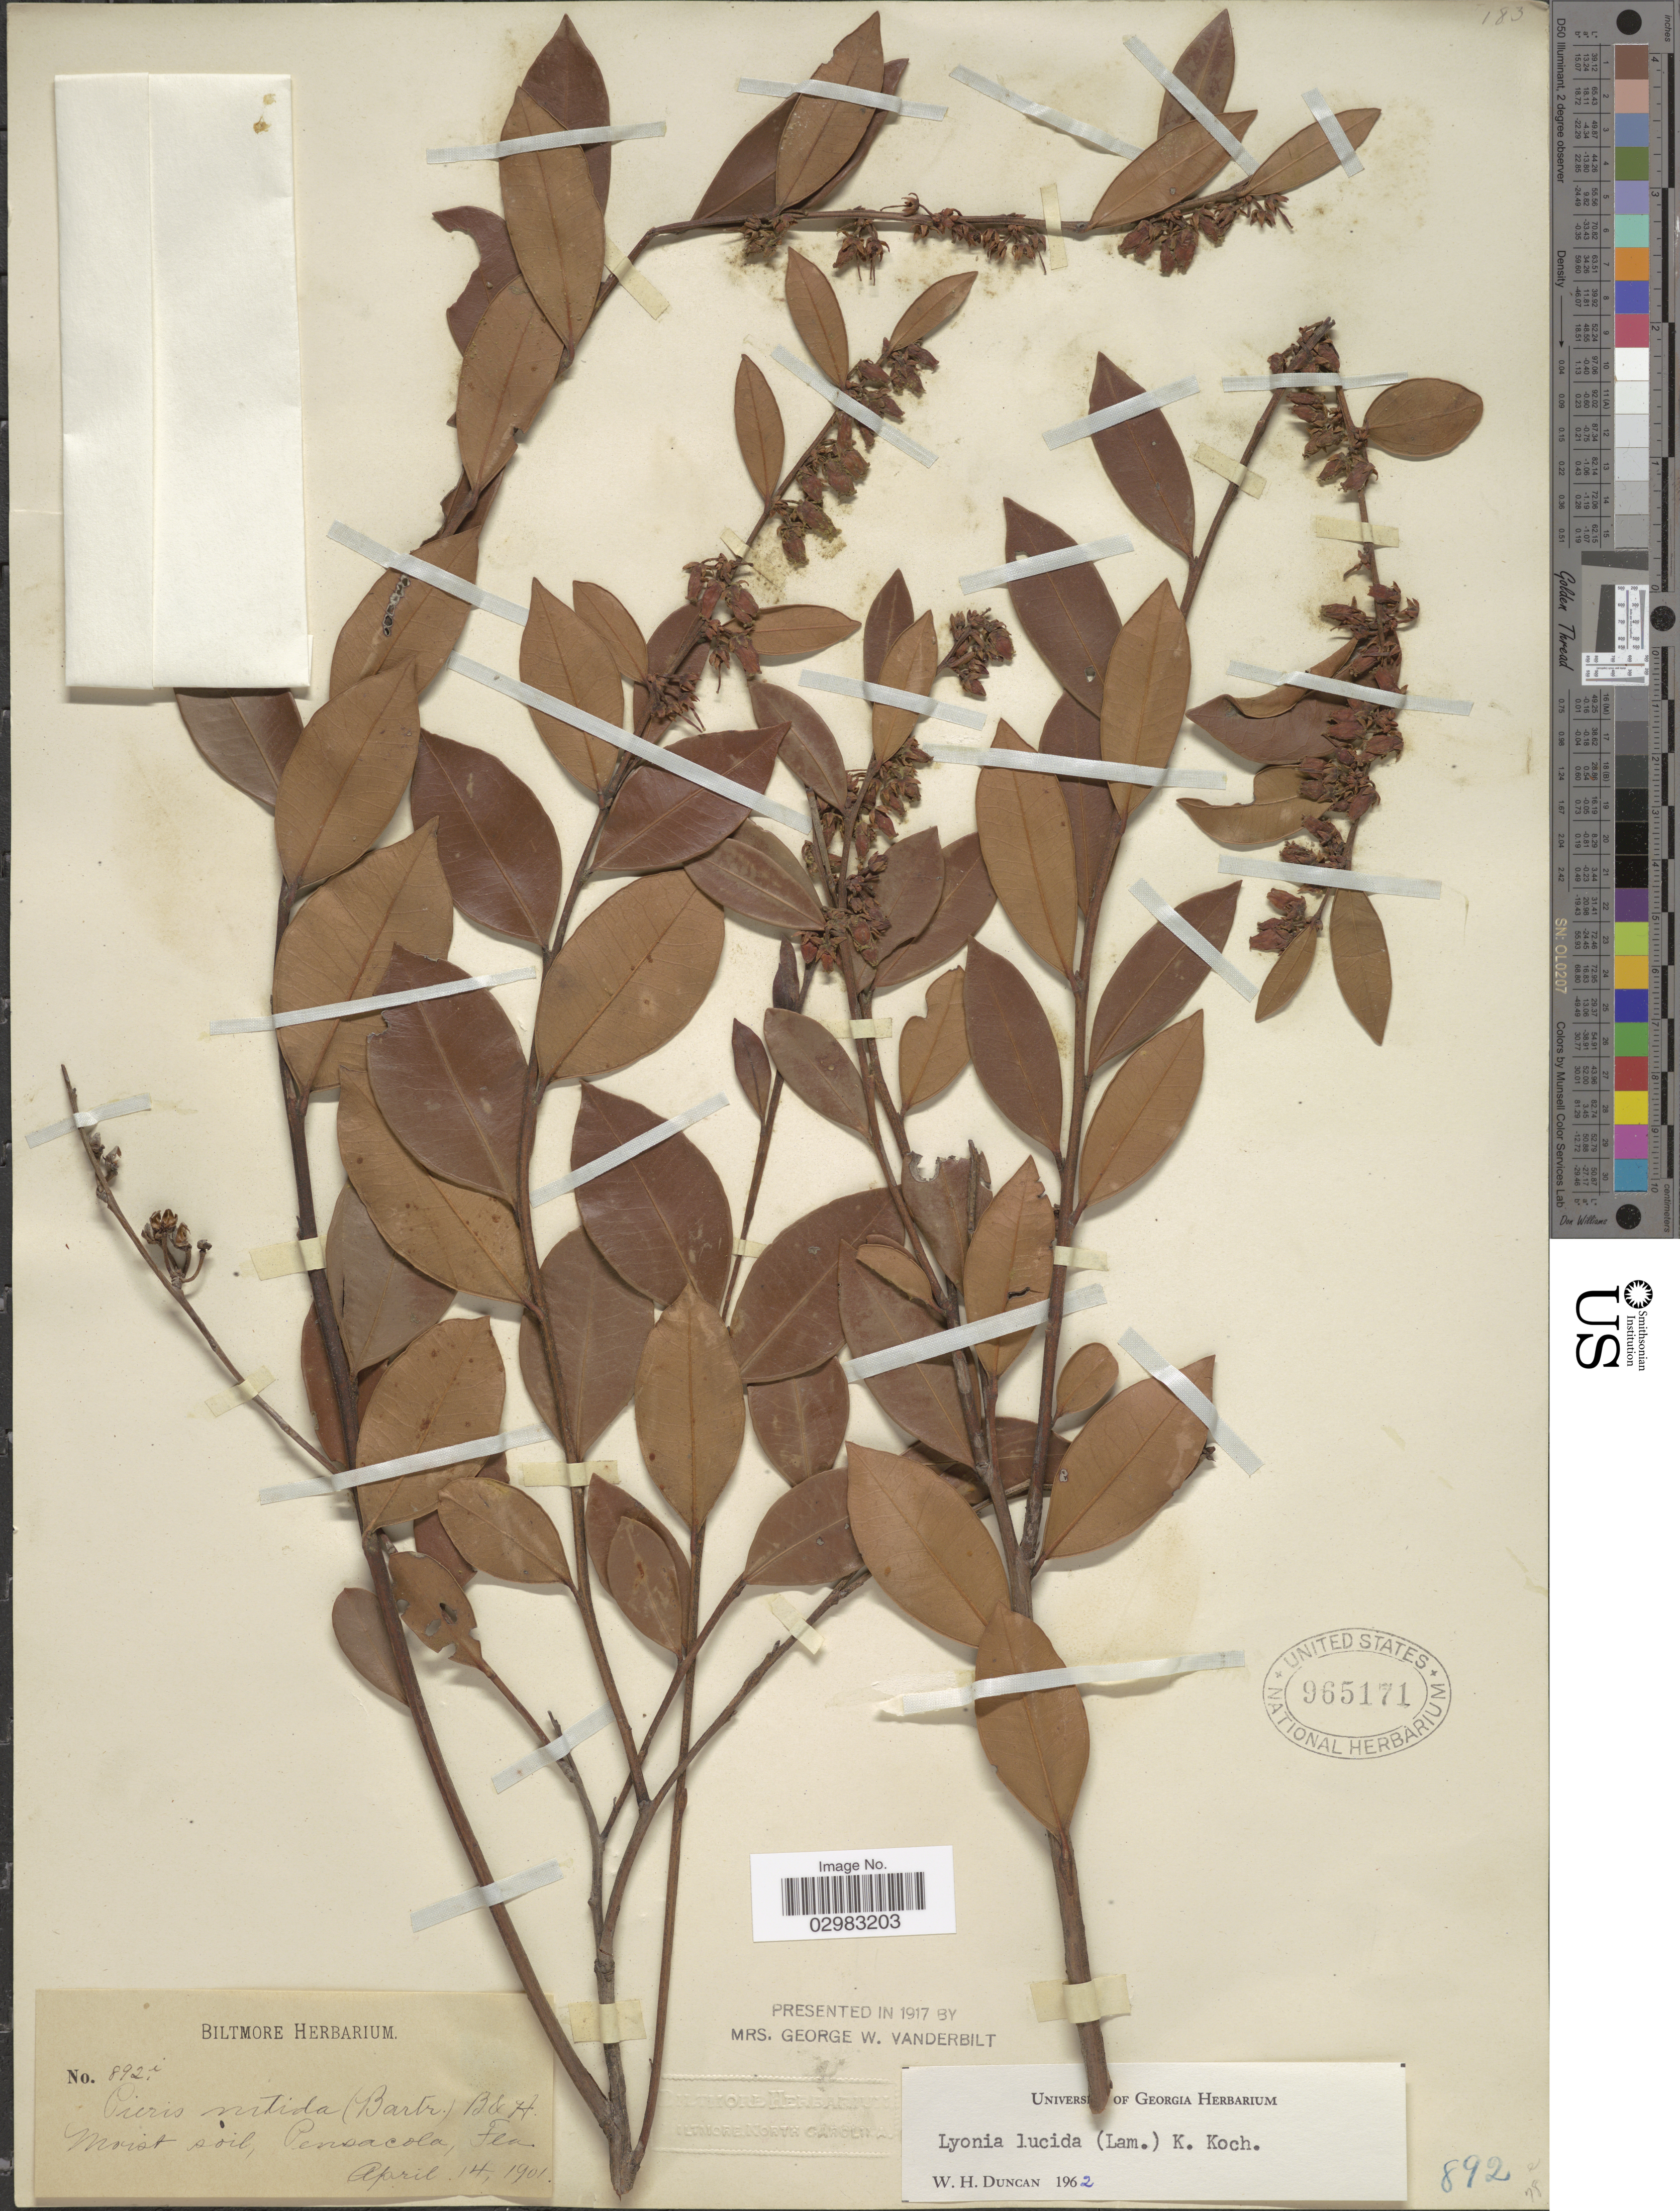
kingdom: Plantae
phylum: Tracheophyta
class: Magnoliopsida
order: Ericales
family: Ericaceae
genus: Lyonia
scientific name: Lyonia lucida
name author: K. Koch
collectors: ex herb. Biltmore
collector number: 892i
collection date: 1901-04-14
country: United States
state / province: Florida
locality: Pensacola, Fla.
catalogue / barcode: US 965171